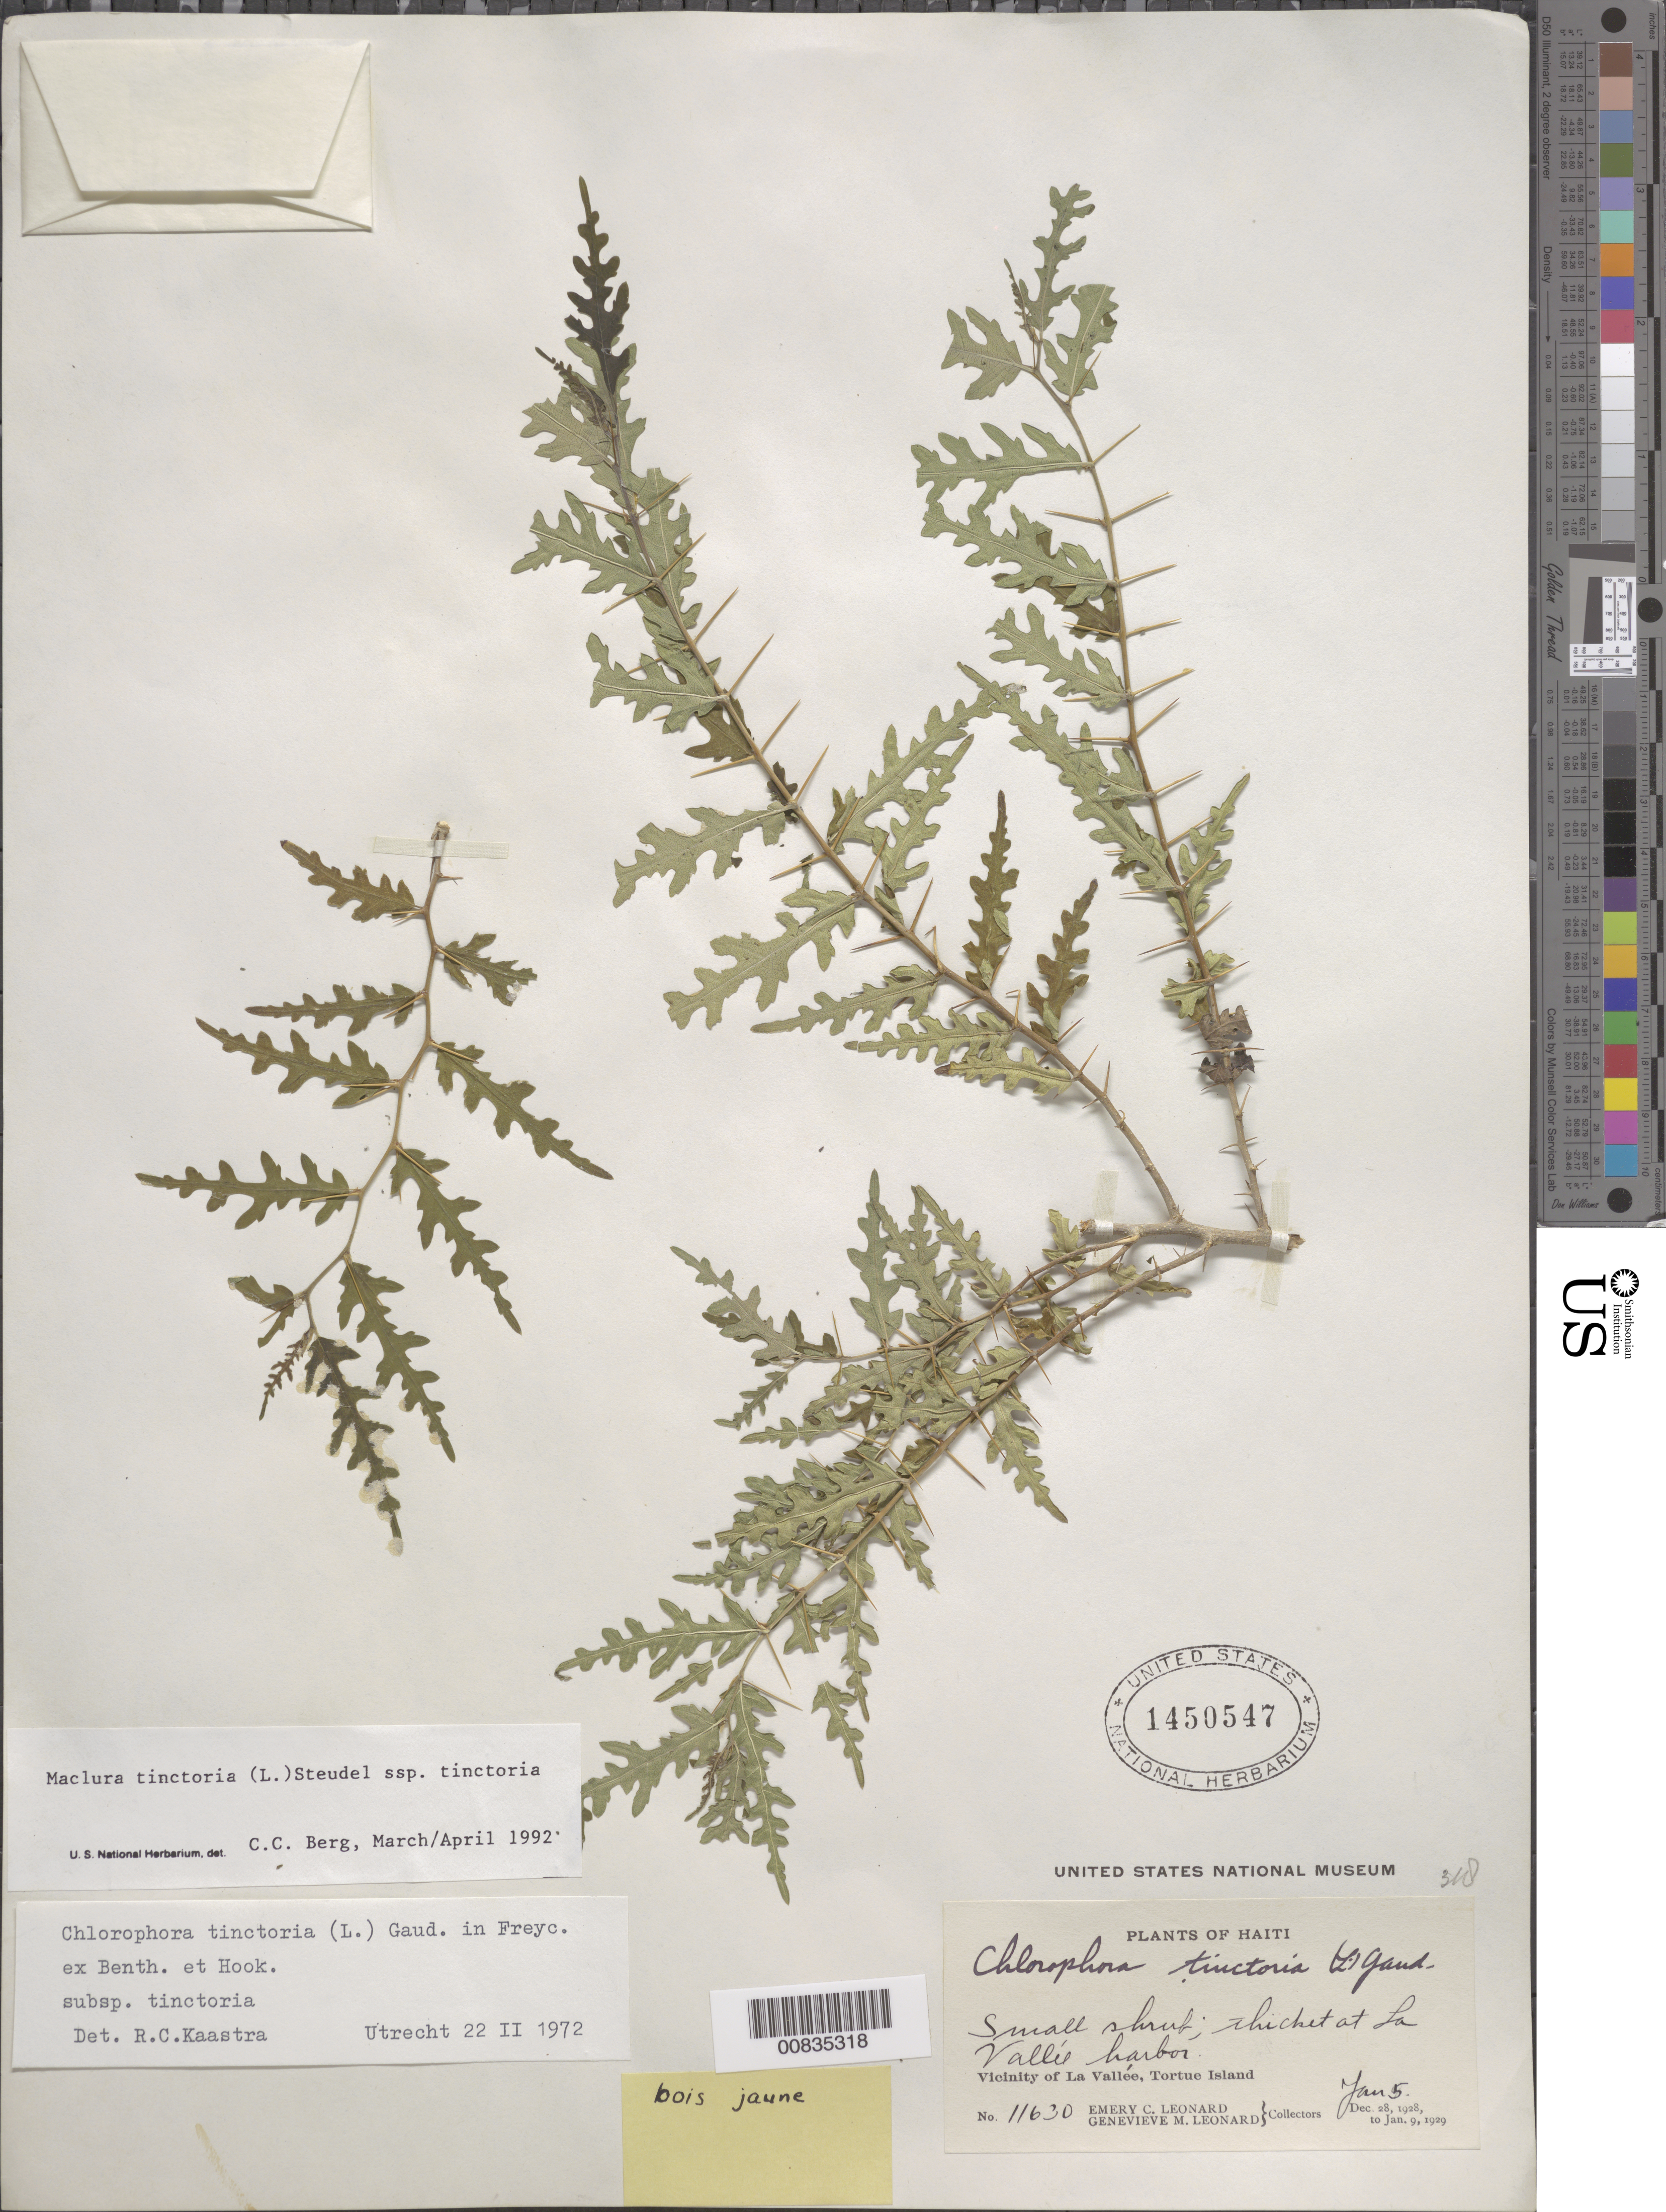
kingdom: Plantae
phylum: Tracheophyta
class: Magnoliopsida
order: Rosales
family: Moraceae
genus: Maclura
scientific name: Maclura tinctoria subsp. tinctoria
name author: (L.) D. Don ex Steud.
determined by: Berg, C. C.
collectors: E. C. Leonard & G. M. Leonard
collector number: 11630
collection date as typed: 05 Jan 1929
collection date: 1929-01-05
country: Haiti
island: Île de Tortue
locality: La Vallée harbor.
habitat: Thicket.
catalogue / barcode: US 1450547